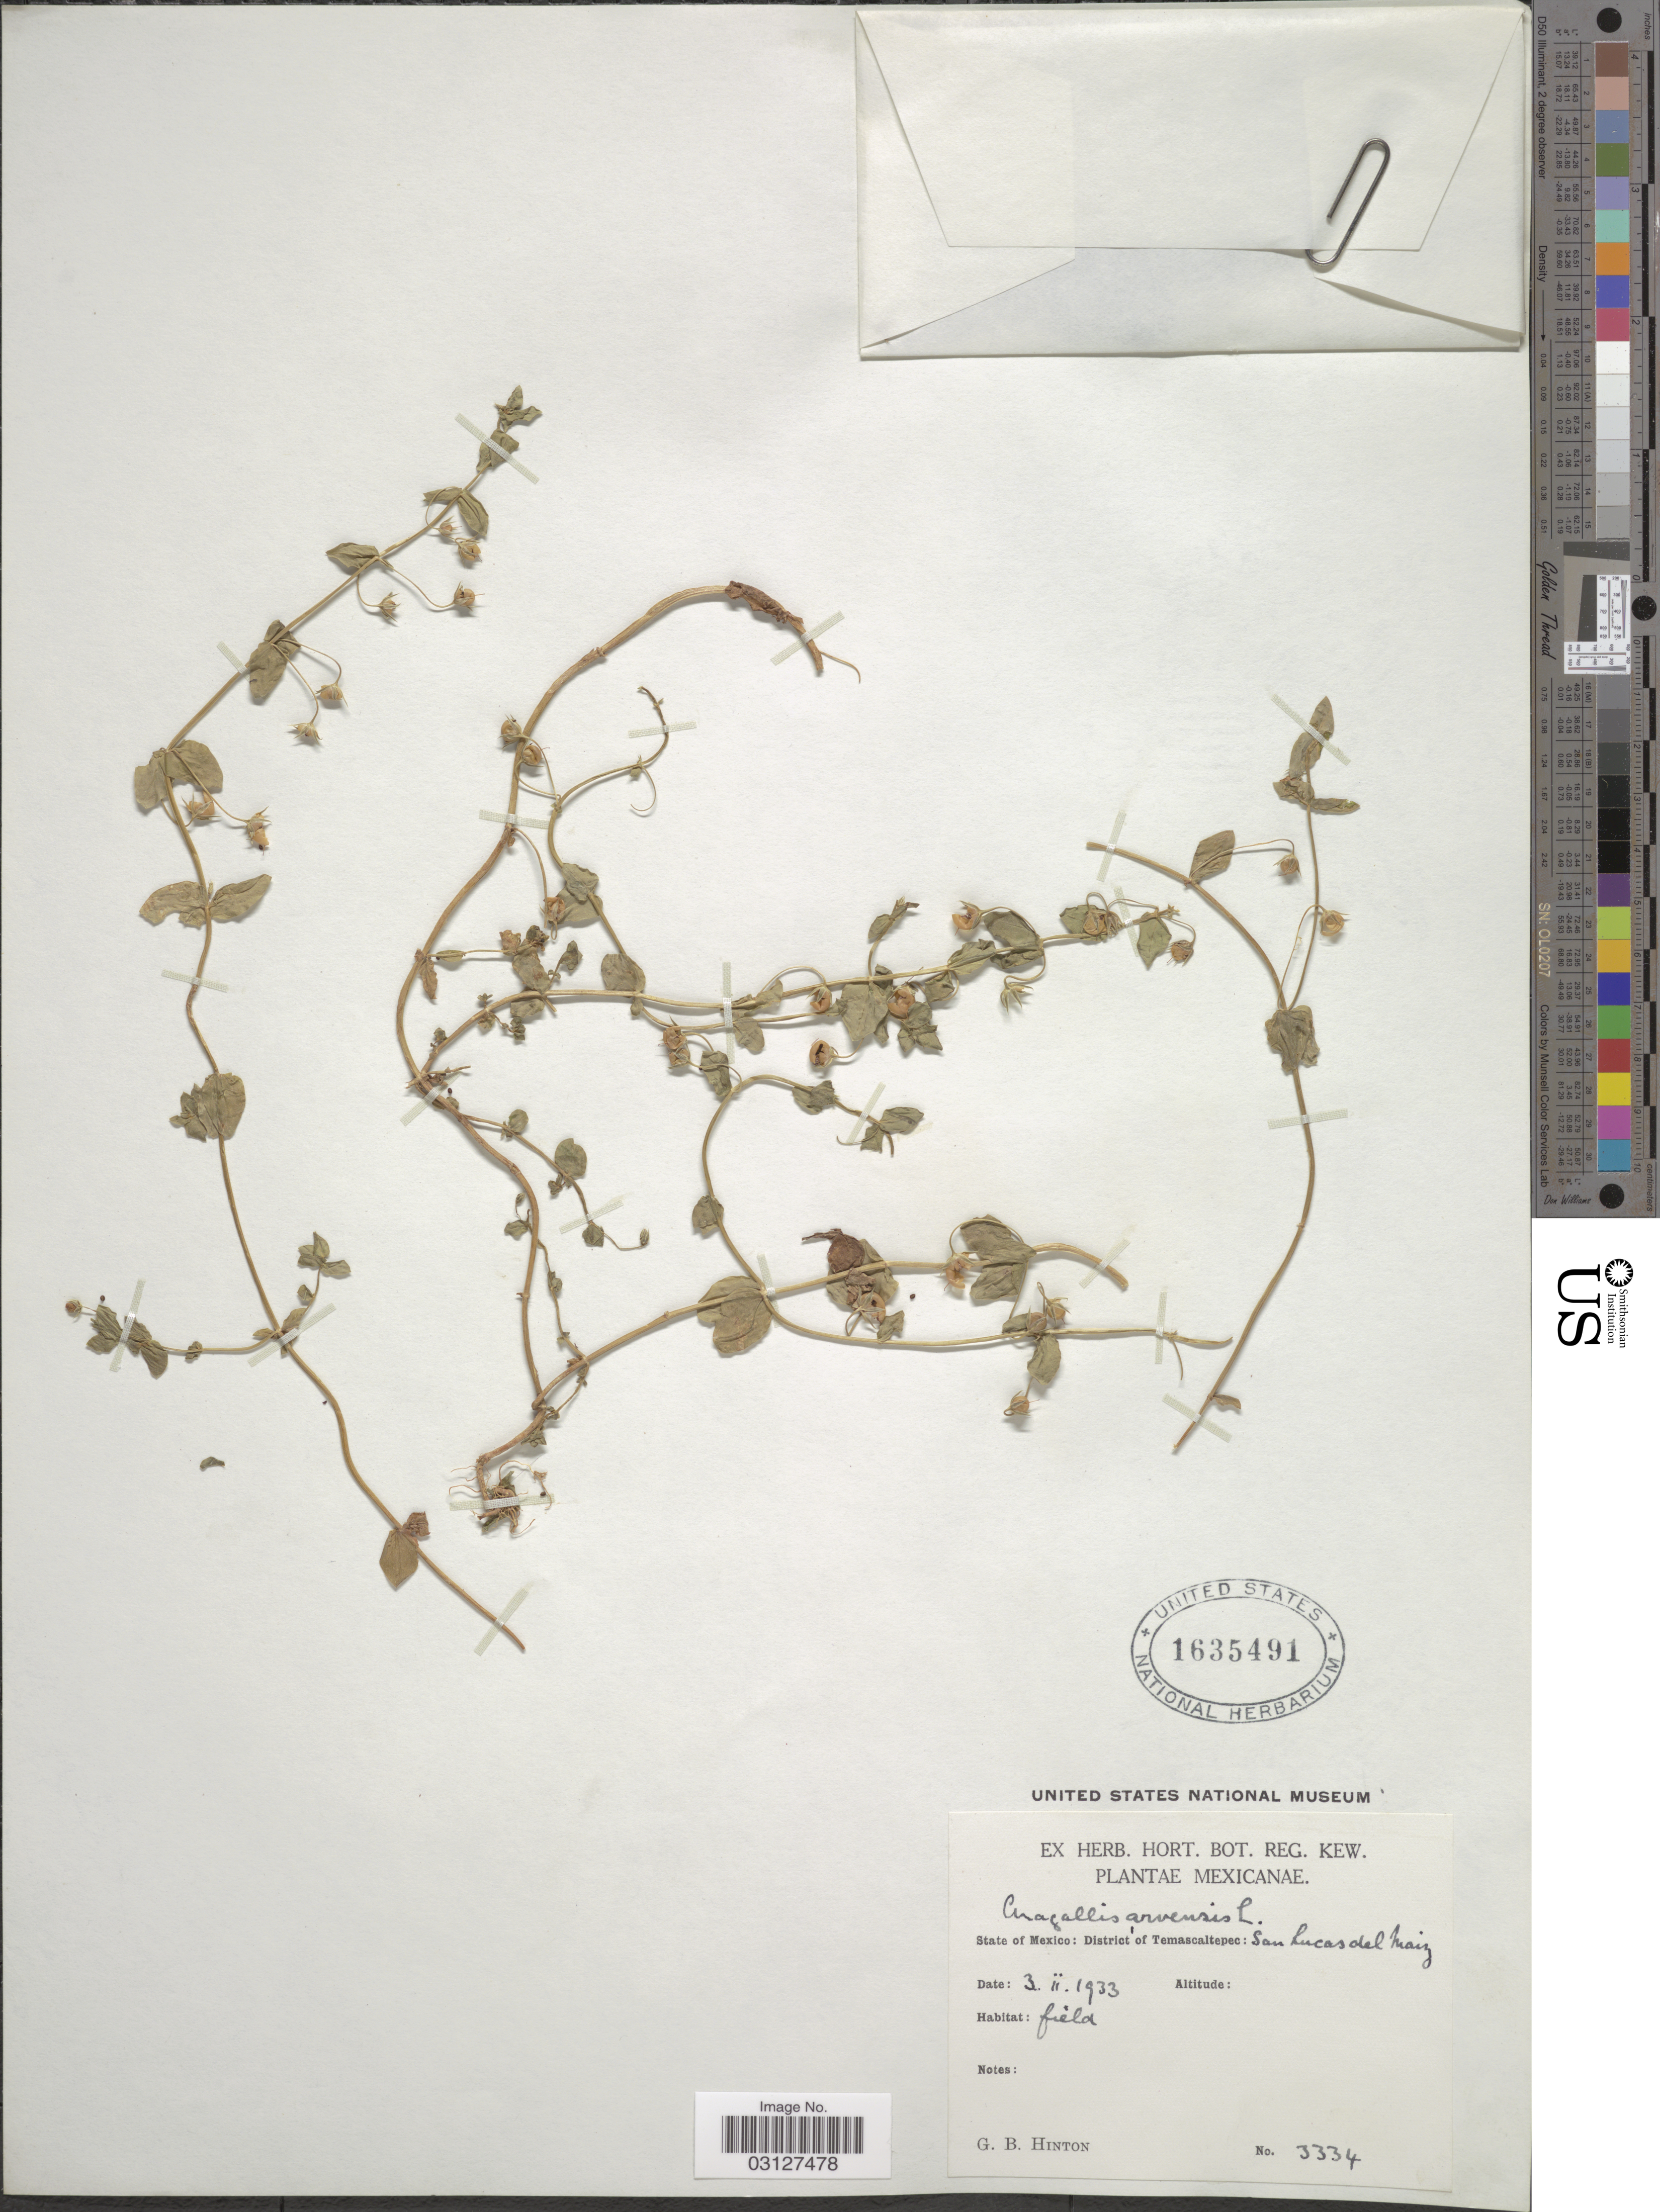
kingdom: Plantae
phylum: Tracheophyta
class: Magnoliopsida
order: Ericales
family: Primulaceae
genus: Anagallis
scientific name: Anagallis arvensis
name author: L.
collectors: G. B. Hinton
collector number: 3334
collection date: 1933-02-03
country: Mexico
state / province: México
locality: District of Temascaltepec: San Lucas del Maiz.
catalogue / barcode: US 1635491